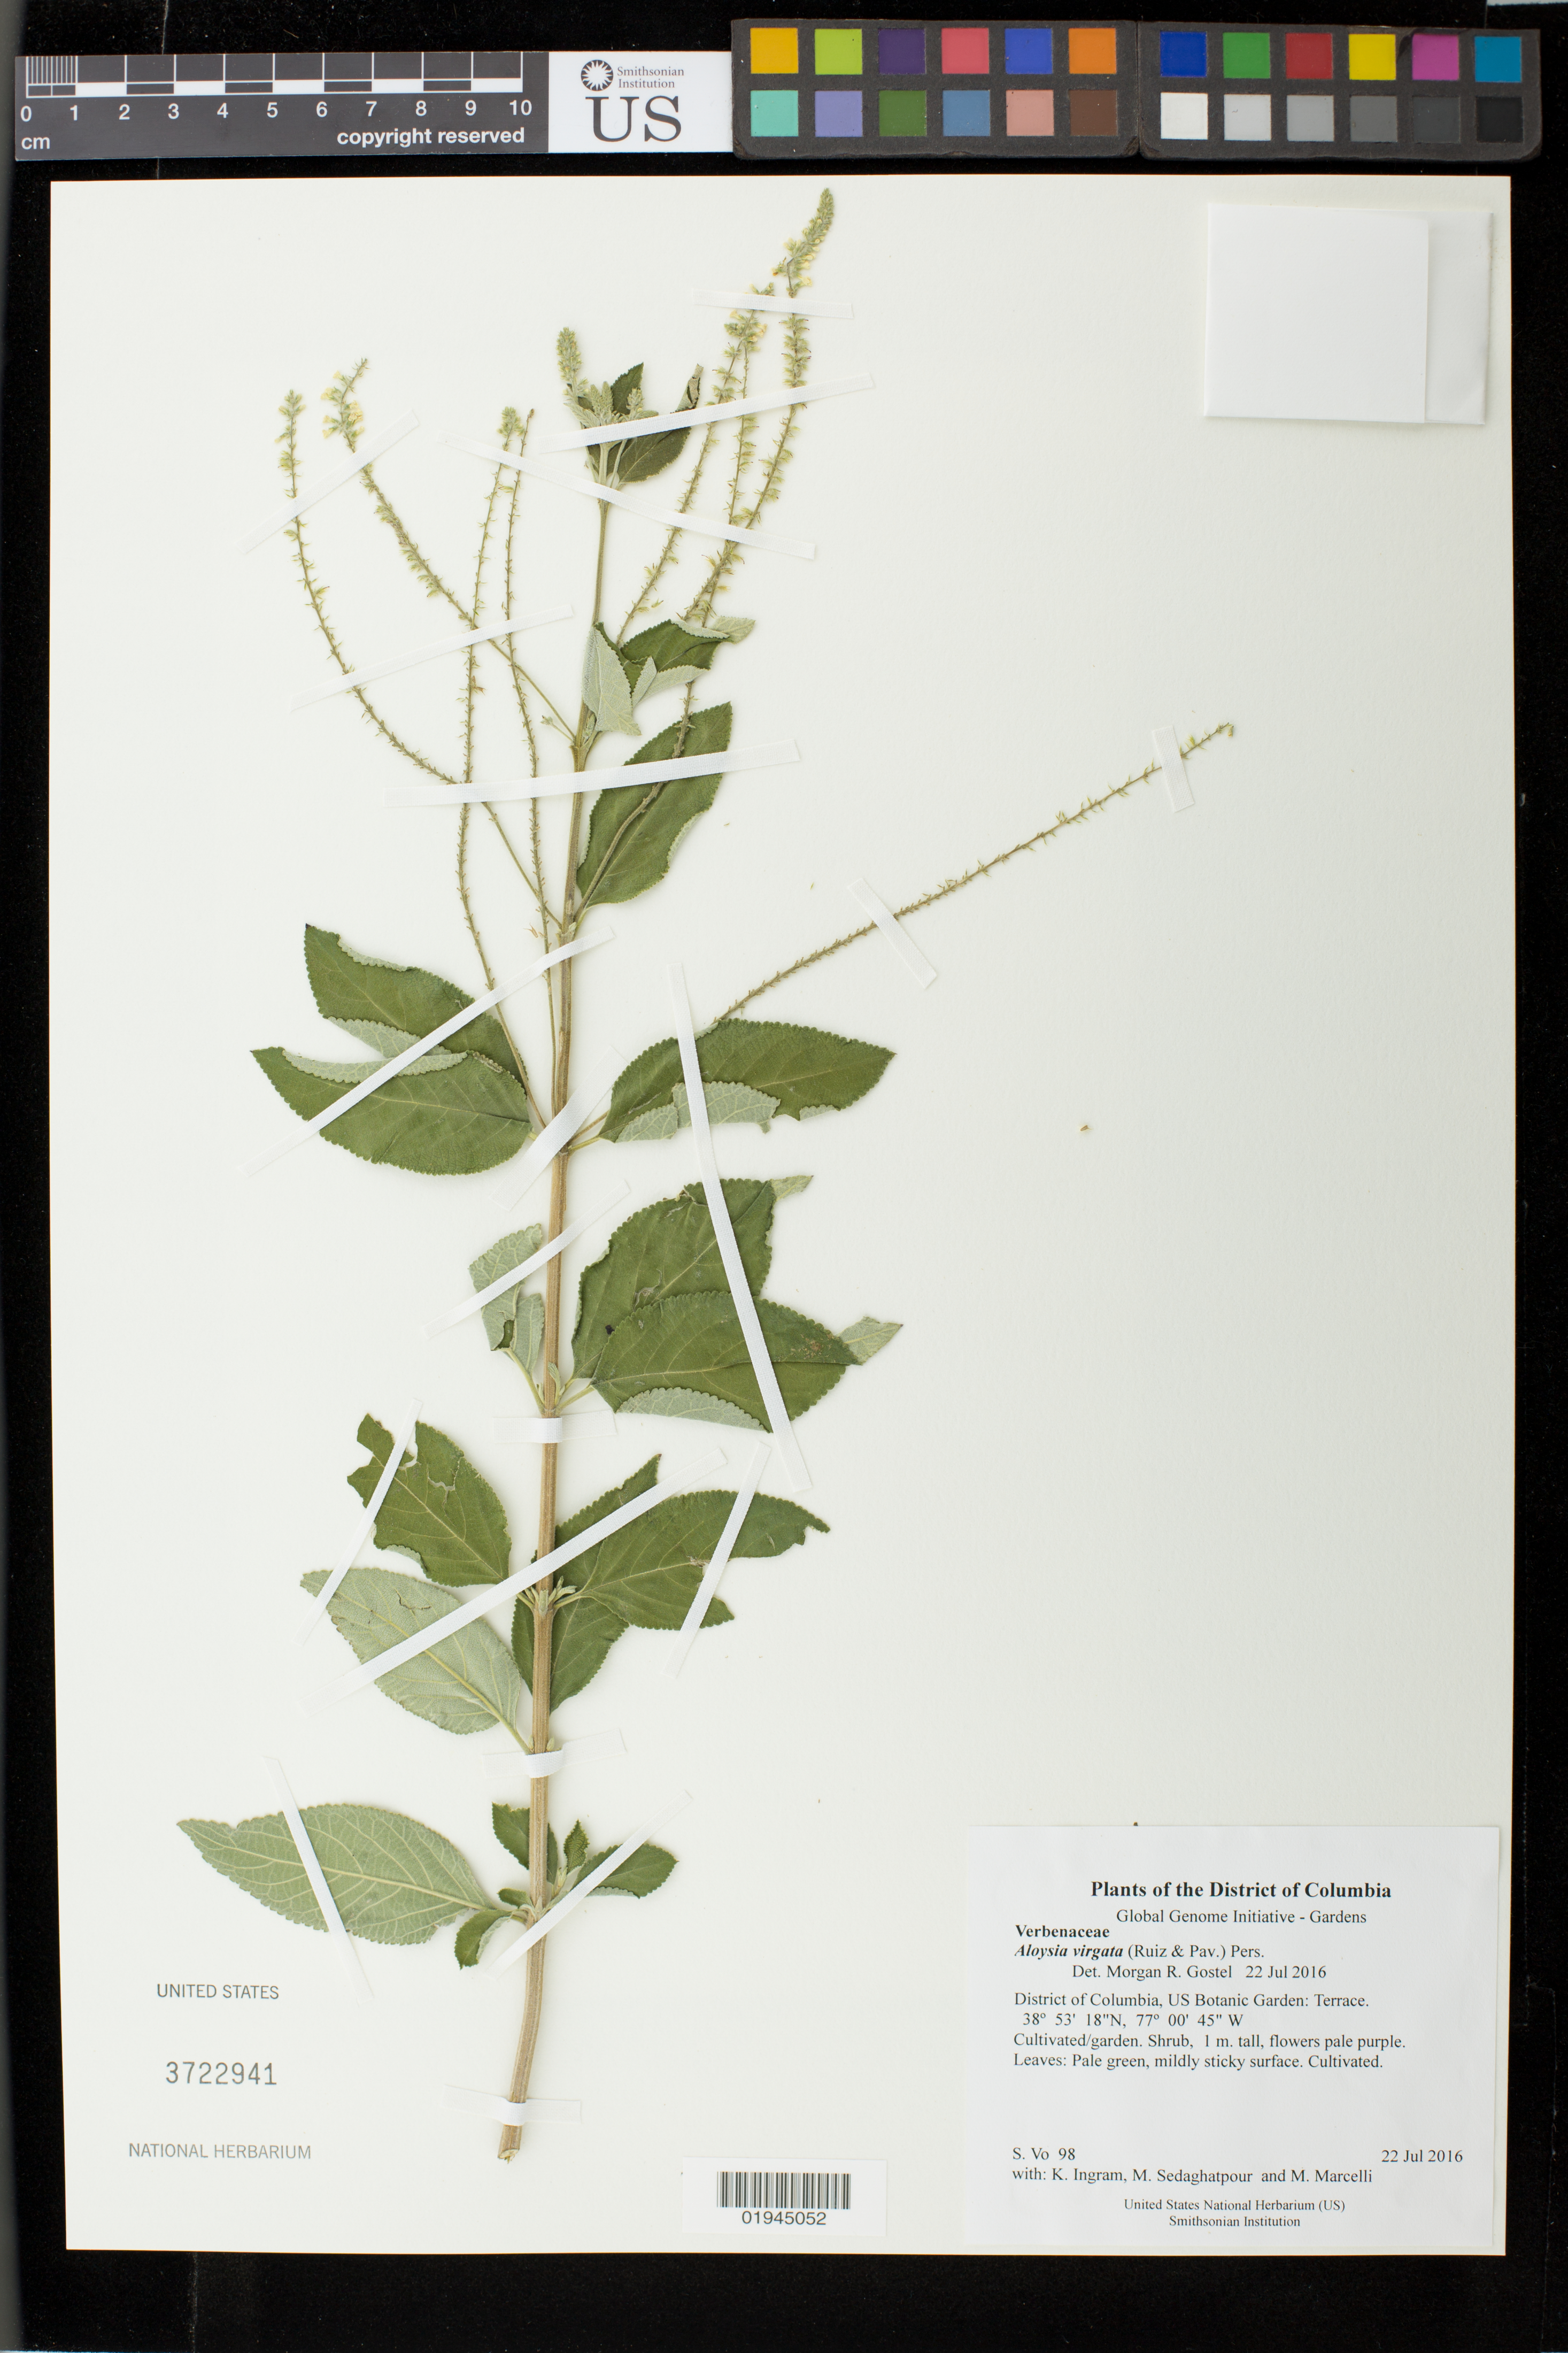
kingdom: Plantae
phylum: Tracheophyta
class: Magnoliopsida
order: Lamiales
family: Verbenaceae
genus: Aloysia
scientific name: Aloysia virgata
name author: (Ruiz & Pav.) Juss.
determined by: Gostel, Morgan R., (BRIT), Botanical Research Institute of Texas (UNITED STATES)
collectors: S. Vo, K. S. Ingram, M. Sedaghatpour & M. Marcelli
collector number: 98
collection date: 2016-07-22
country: United States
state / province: District of Columbia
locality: US Botanic Garden: Terrace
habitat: Cultivated/garden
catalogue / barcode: US 3722941